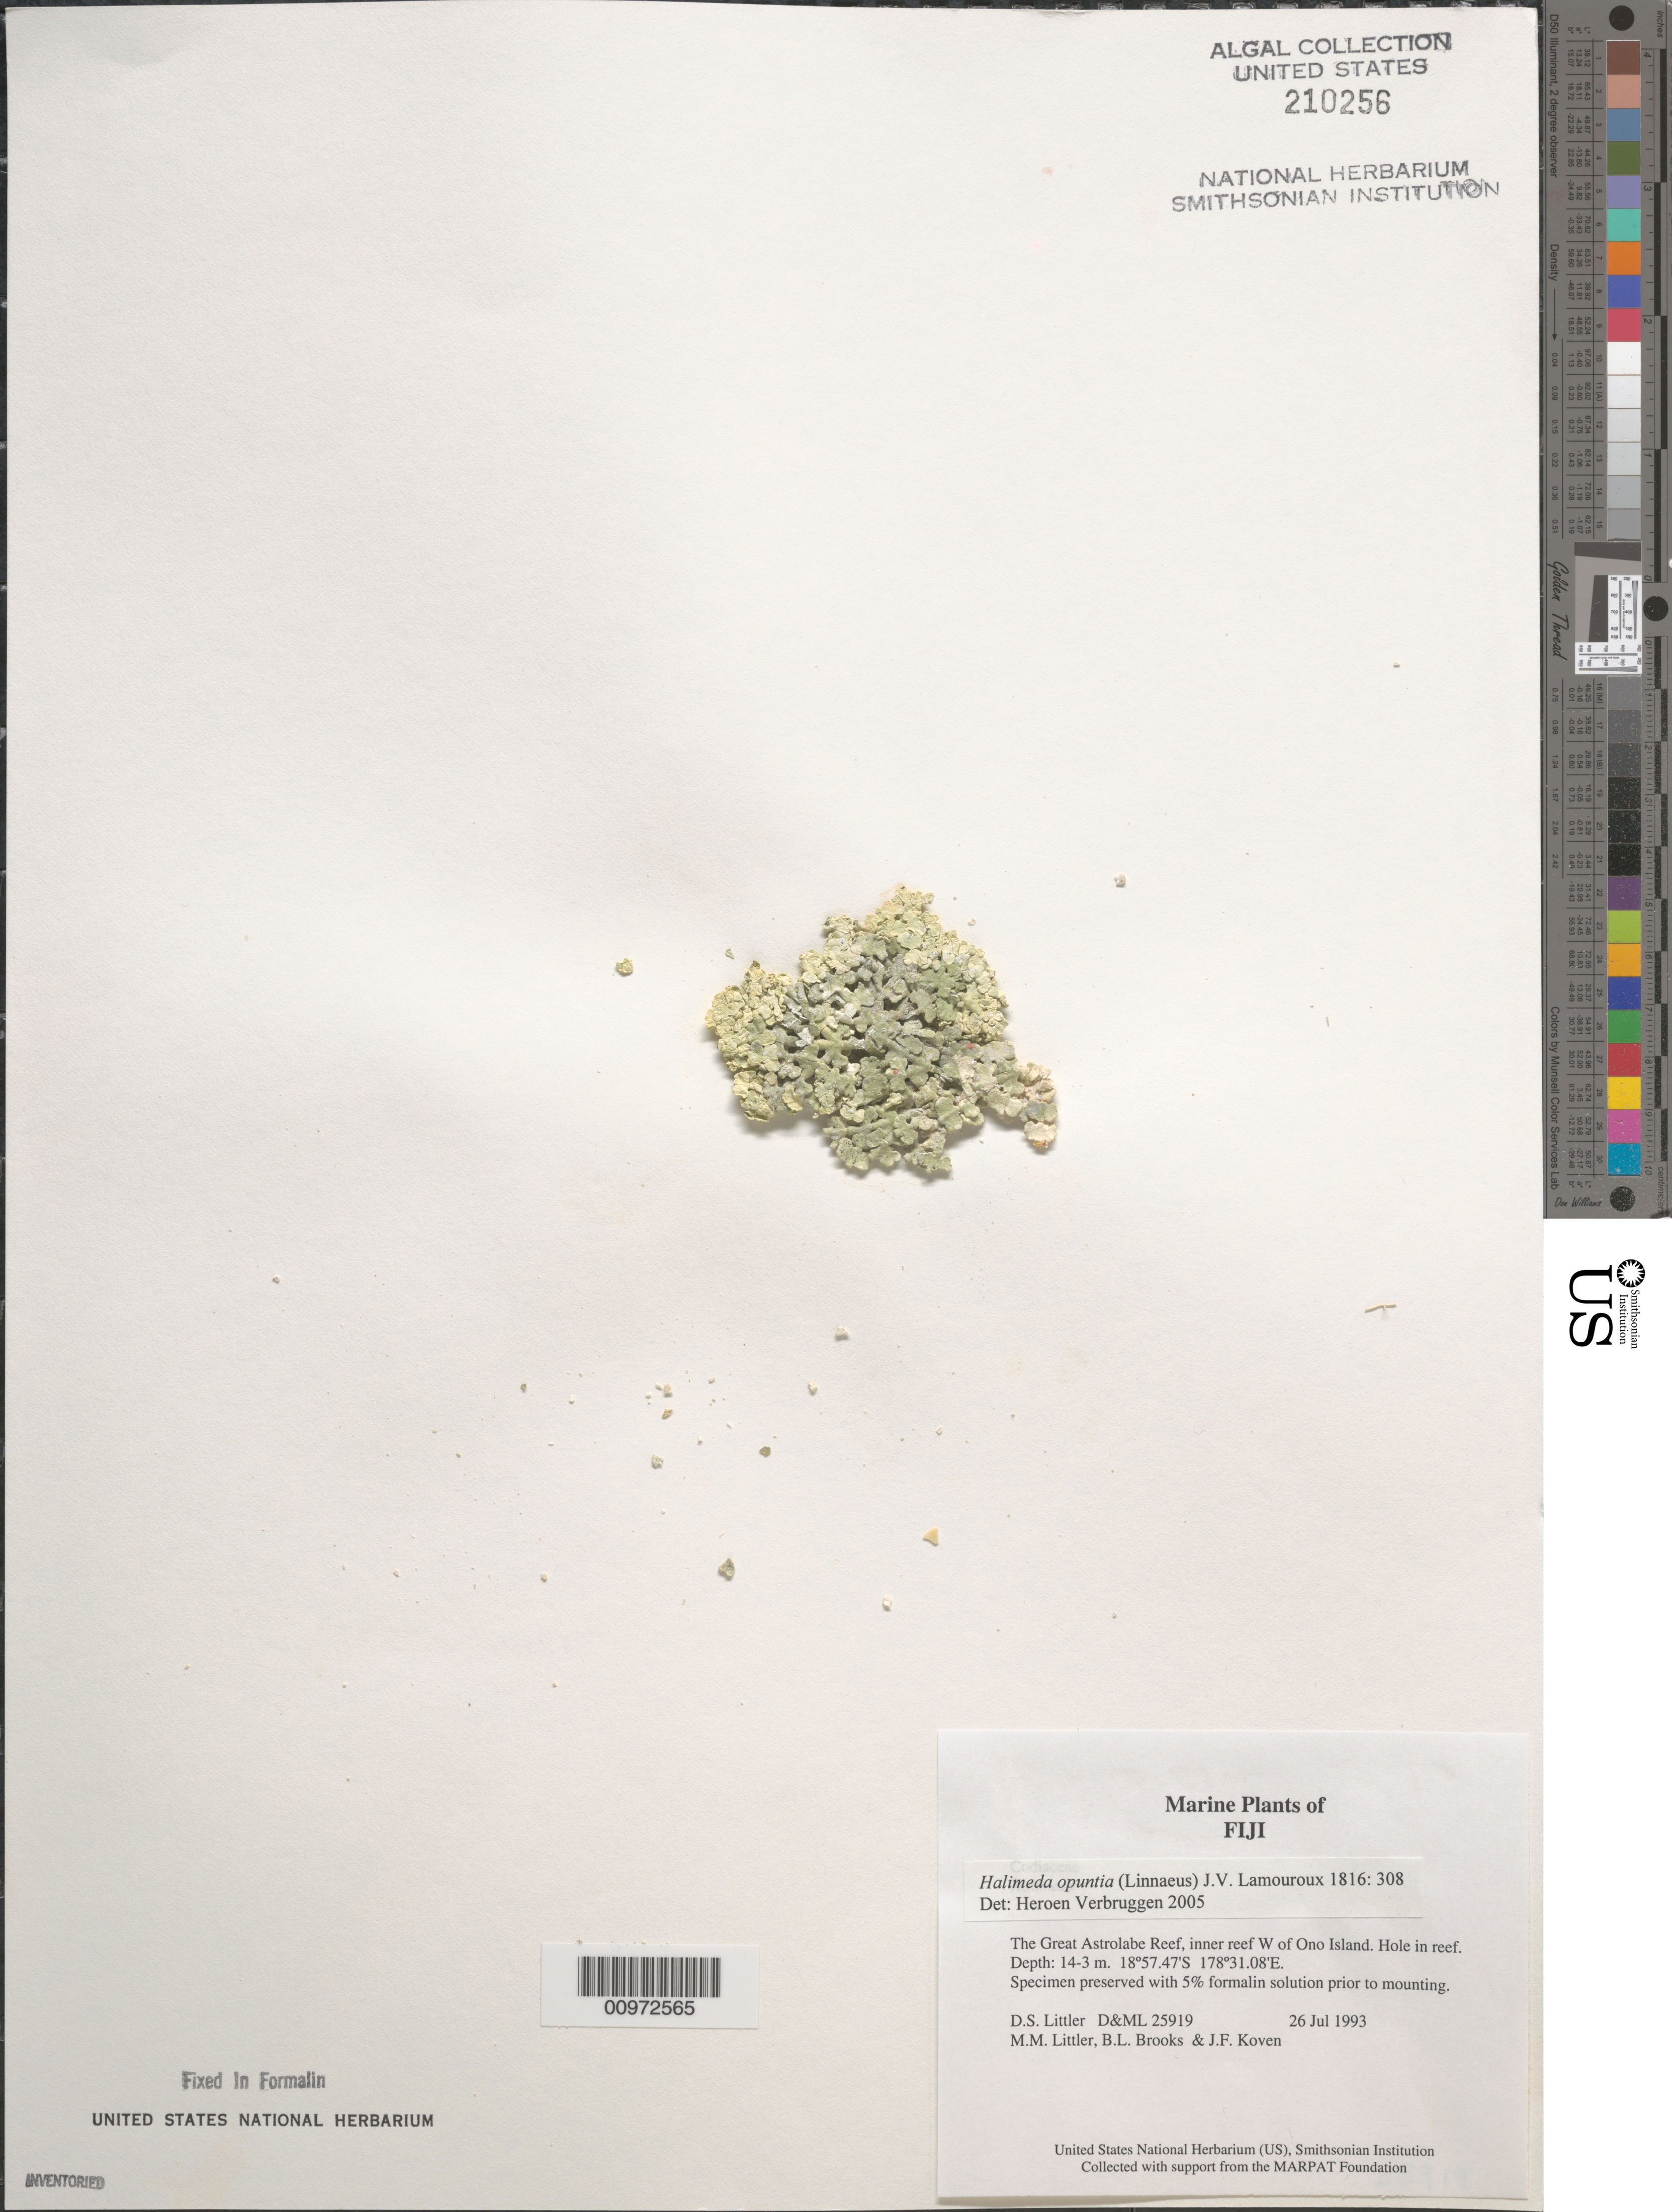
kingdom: Plantae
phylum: Chlorophyta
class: Ulvophyceae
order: Bryopsidales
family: Halimedaceae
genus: Halimeda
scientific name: Halimeda opuntia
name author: (L.) J.V.Lamouroux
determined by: Verbruggen, H.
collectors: D. S. Littler, M. M. Littler, B. Brooks & J. Koven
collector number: D&ML 25919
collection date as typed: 26 Jul 1993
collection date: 1993-07-26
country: Fiji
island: Ono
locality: Great Astrolabe Reef, inner reef west of island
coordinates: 18 57.47'S, 178 31.08'E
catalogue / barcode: US 210256